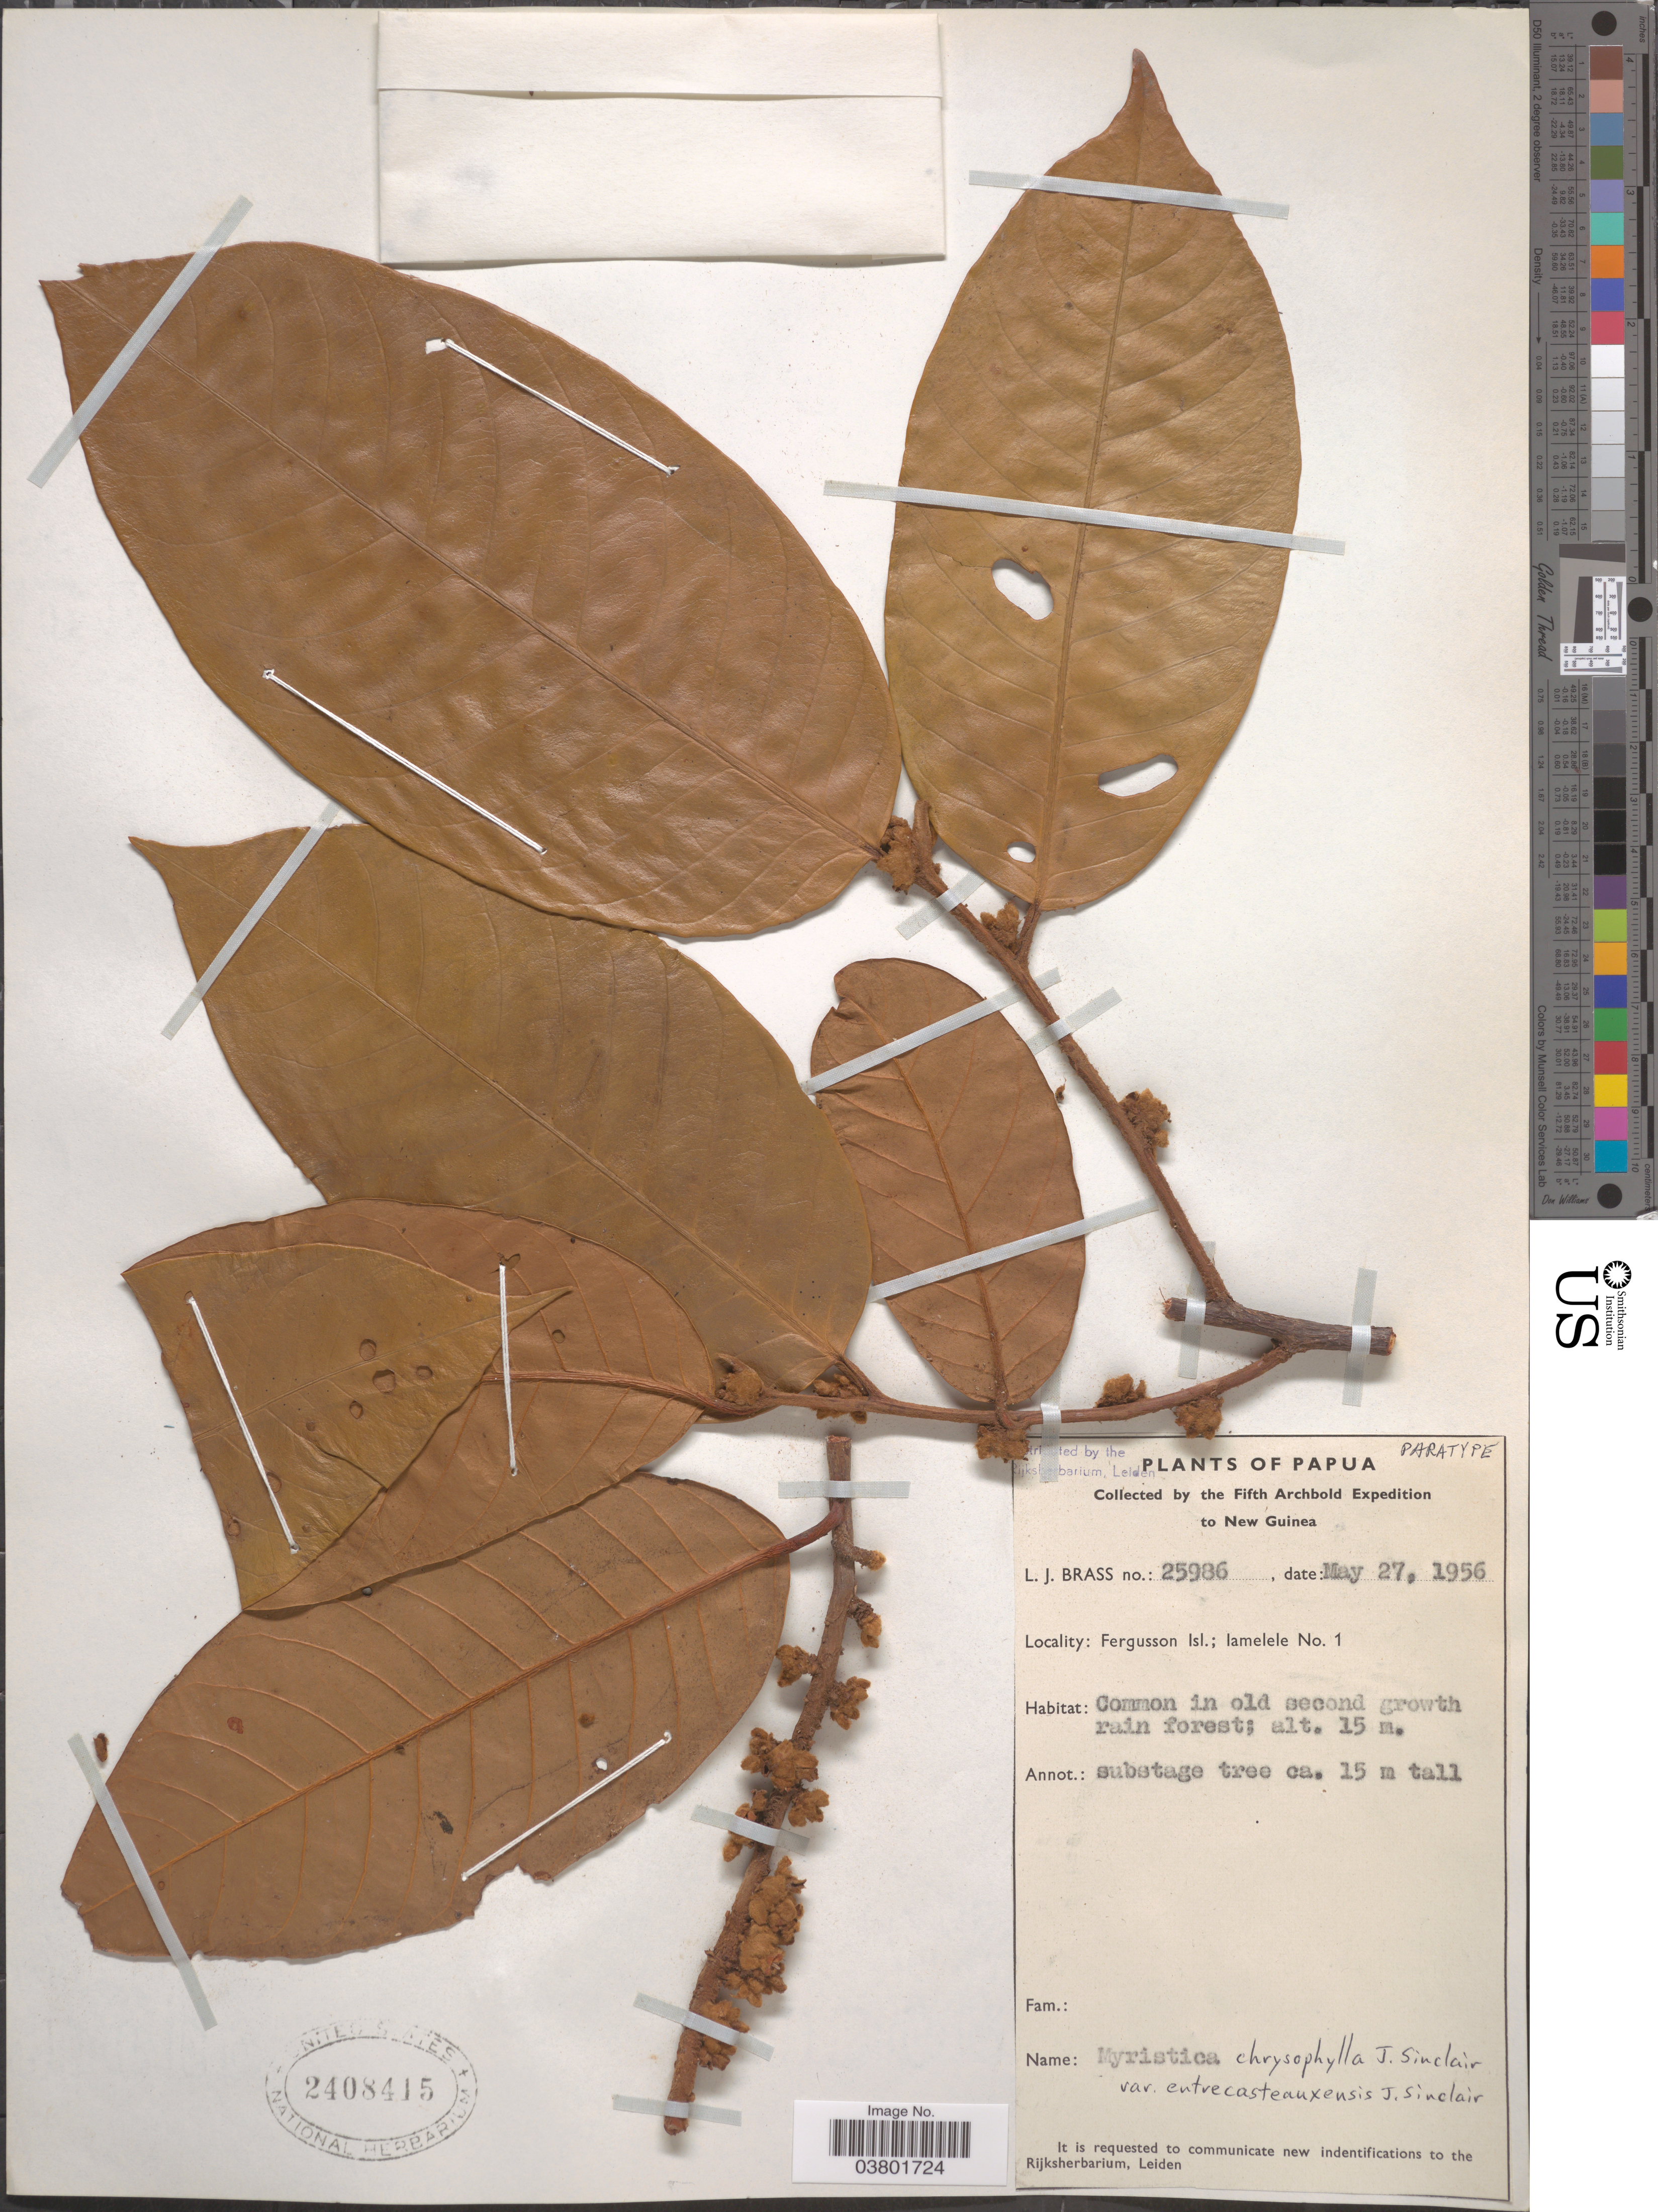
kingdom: Plantae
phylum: Tracheophyta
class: Magnoliopsida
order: Magnoliales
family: Myristicaceae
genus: Myristica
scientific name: Myristica chrysophylla var. entrecasteauxensis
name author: J. Sinclair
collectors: L. J. Brass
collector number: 25986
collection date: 1956-05-27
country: Papua New Guinea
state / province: Milne Bay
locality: Papua. New Guinea. Fergusson Isl,; lamelele No. 1.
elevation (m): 15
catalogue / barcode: US 2408415